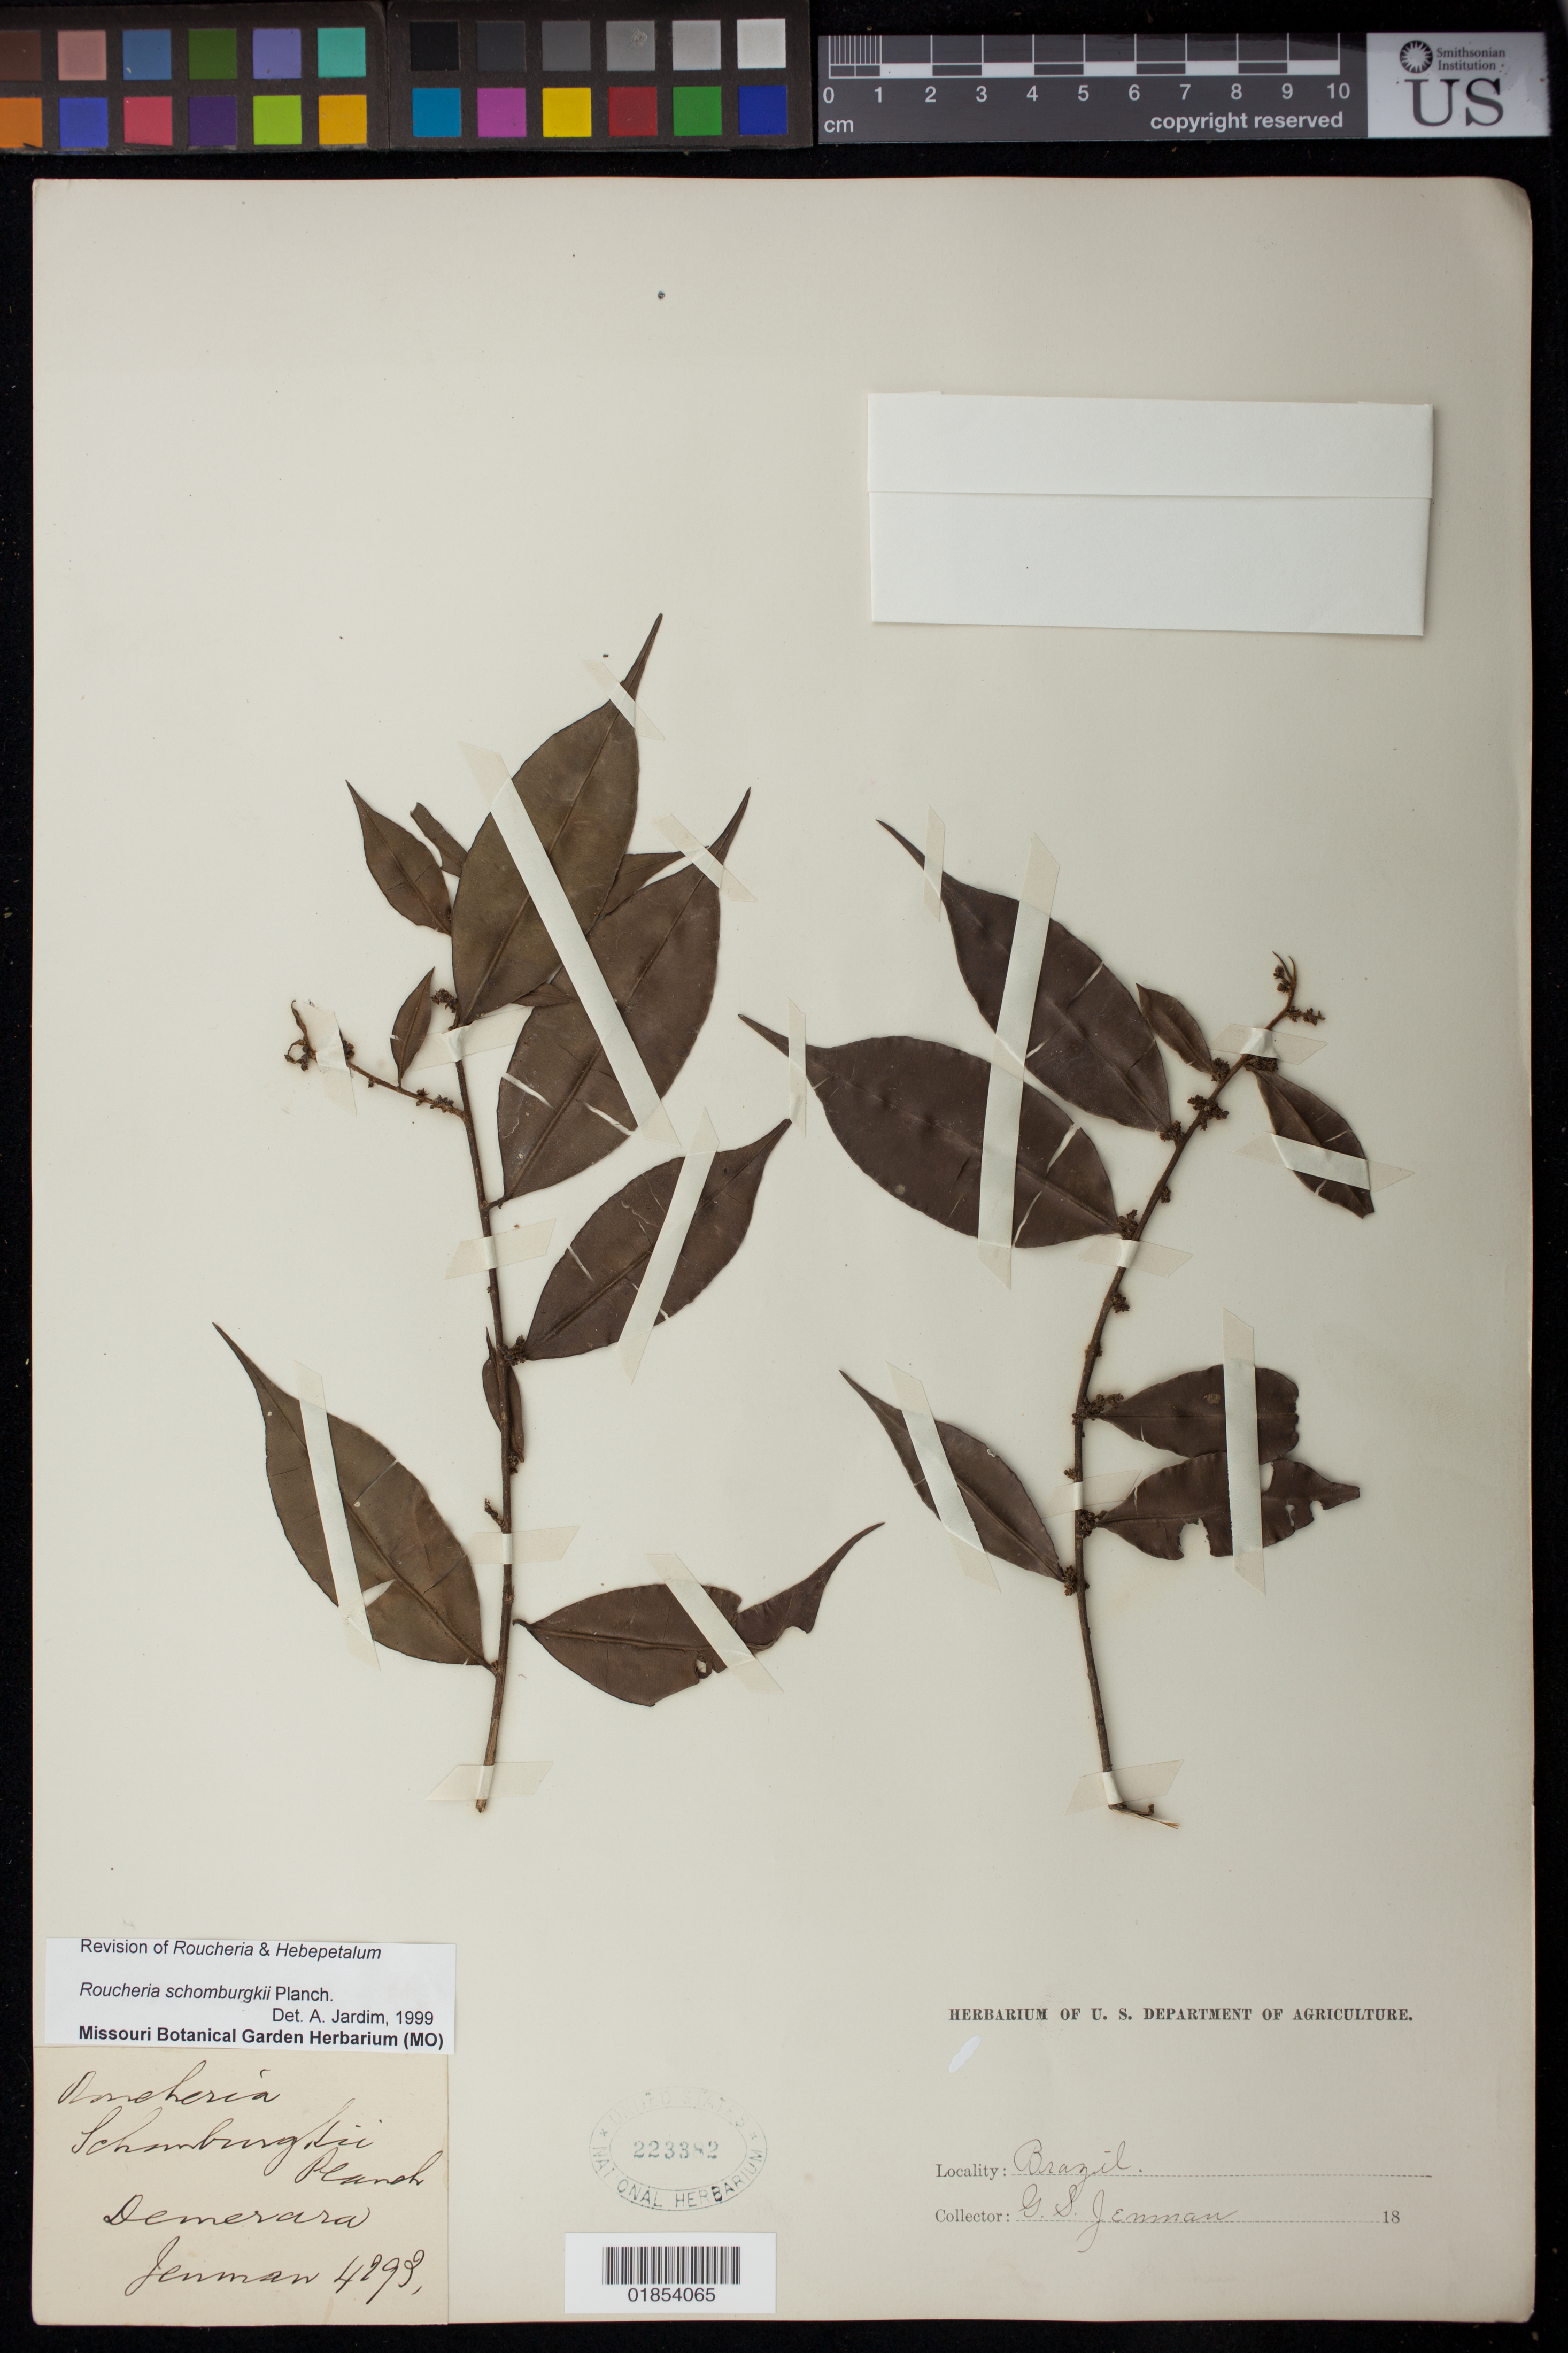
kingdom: Plantae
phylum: Tracheophyta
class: Magnoliopsida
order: Malpighiales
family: Linaceae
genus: Roucheria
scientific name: Roucheria schomburgkii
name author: Planch.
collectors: G. S. Jenman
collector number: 7654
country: Guyana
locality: Demerara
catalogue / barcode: US 2571194A